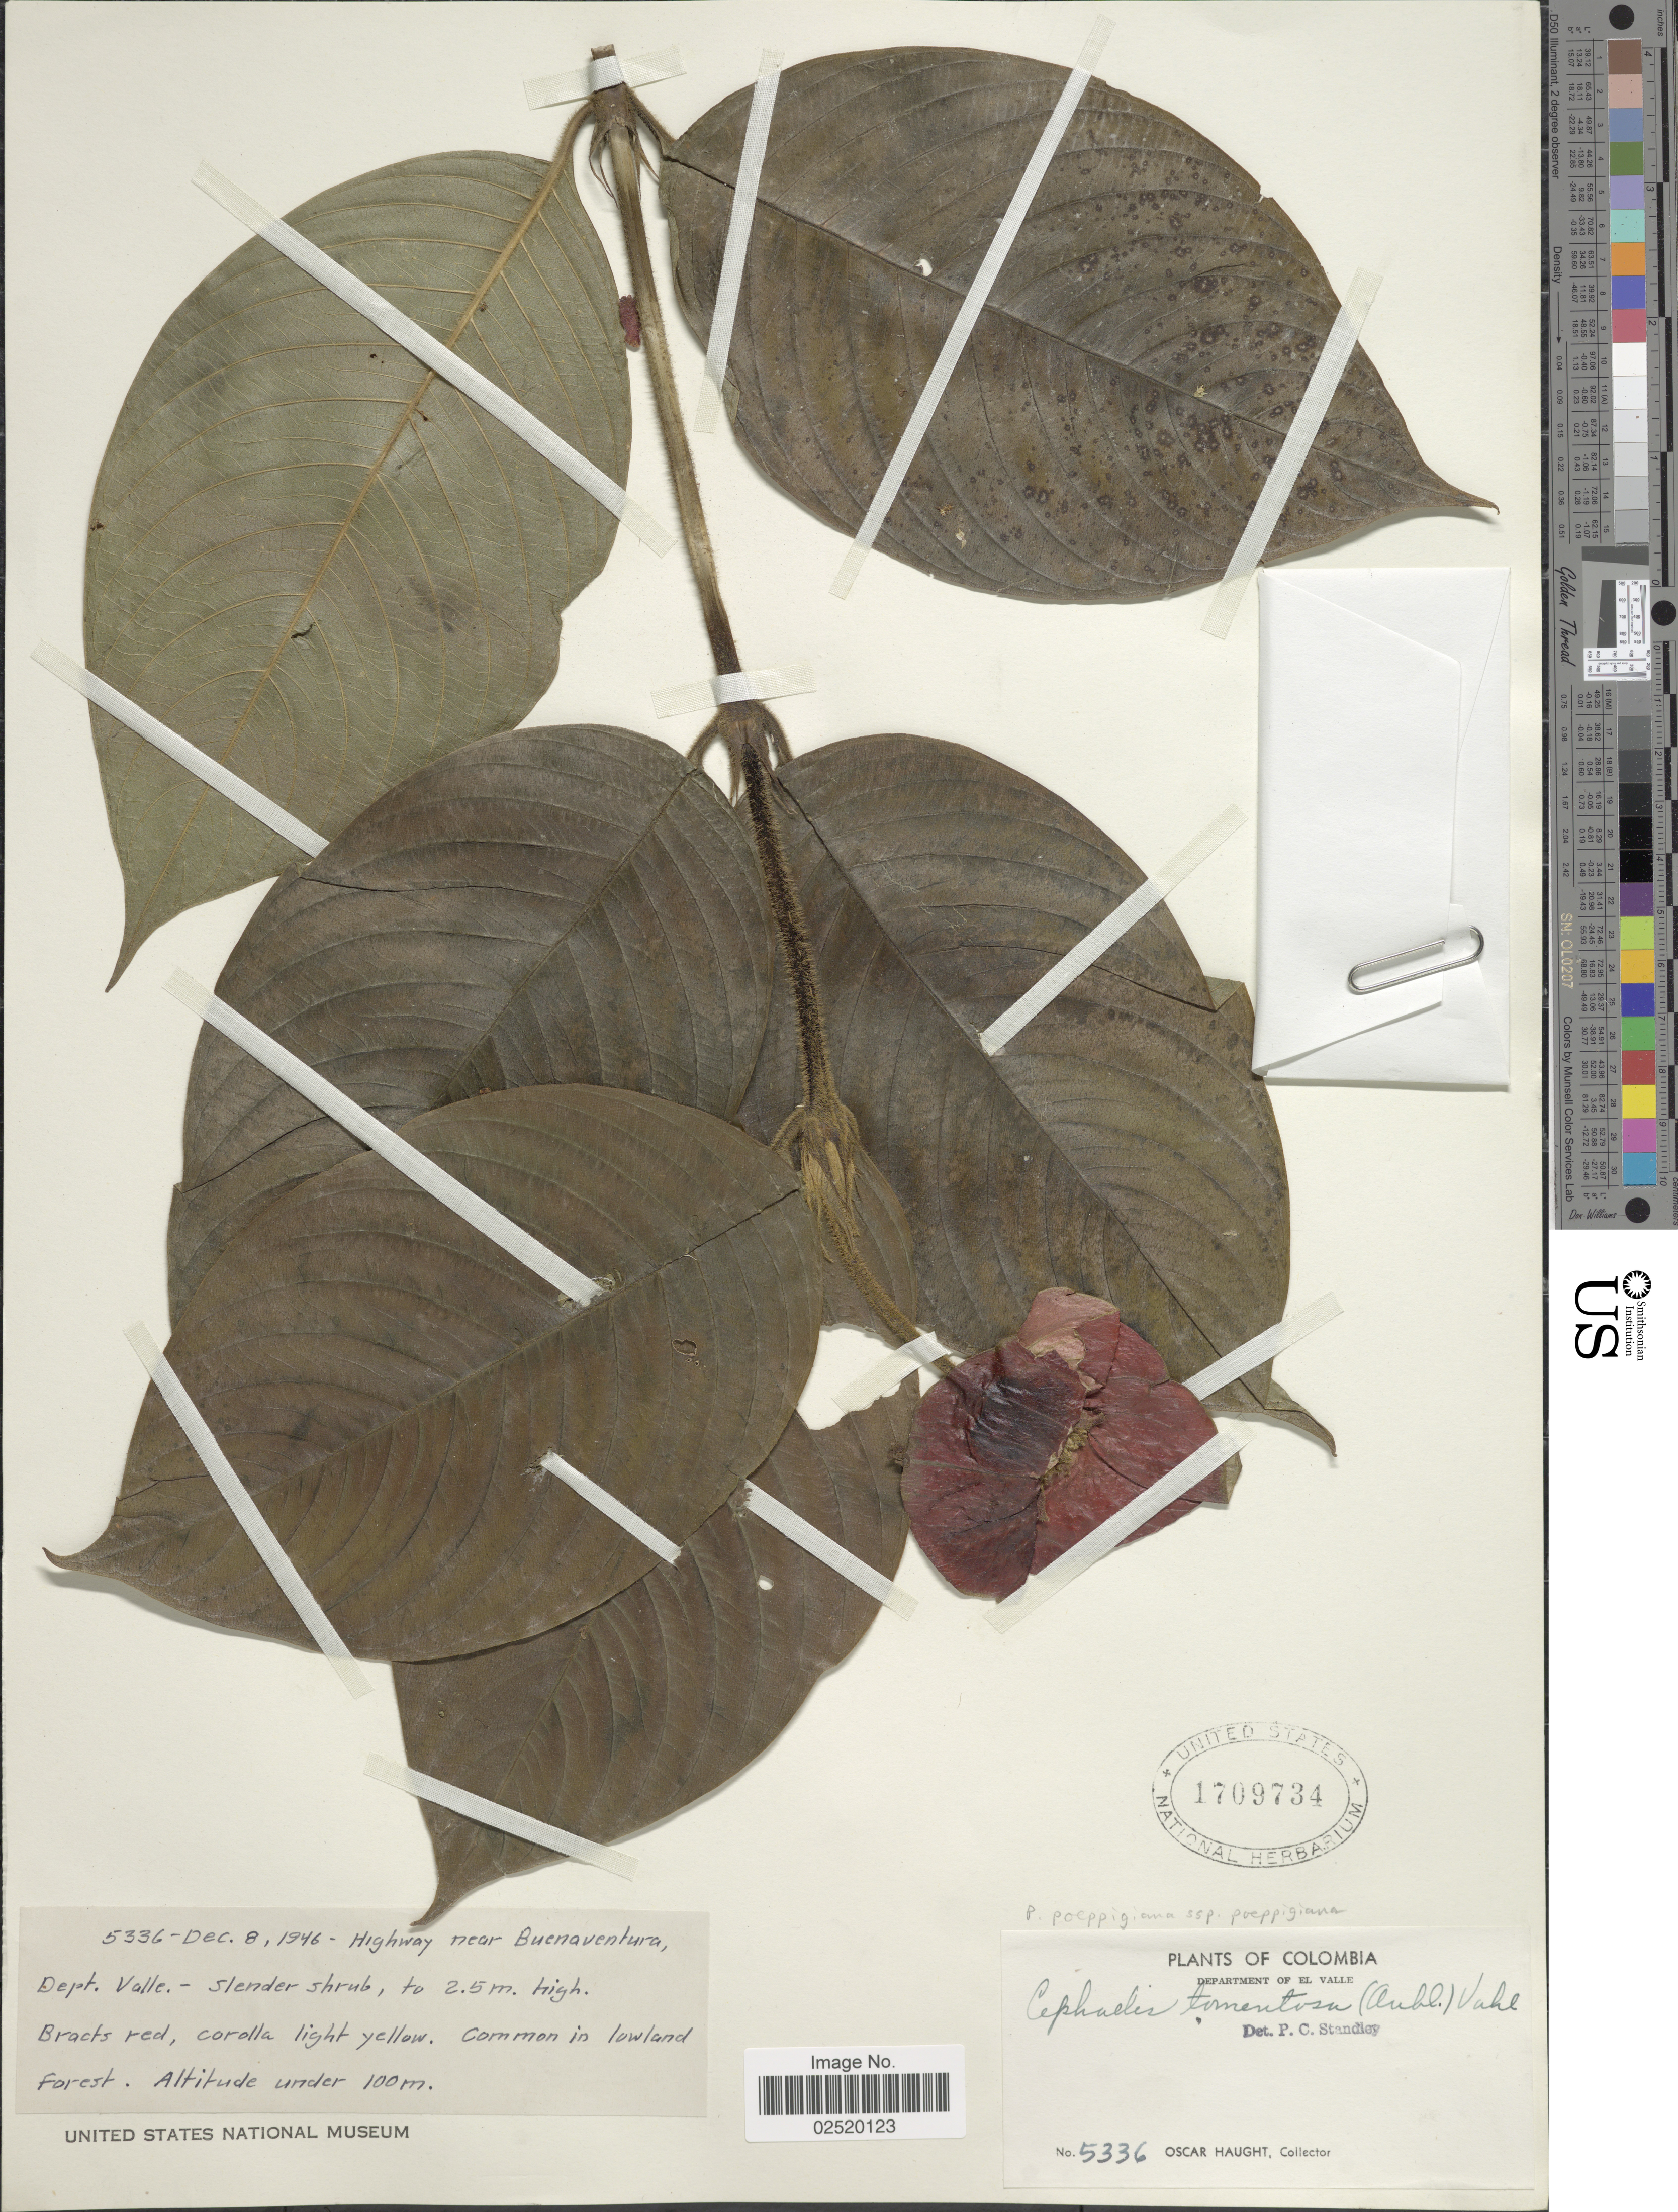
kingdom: Plantae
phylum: Tracheophyta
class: Magnoliopsida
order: Gentianales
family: Rubiaceae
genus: Psychotria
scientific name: Psychotria poeppigiana subsp. poeppigiana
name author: Müll. Arg.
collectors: O. L. Haught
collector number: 5336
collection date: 1946-12-08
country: Colombia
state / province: Valle del Cauca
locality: Department of El Valle, Highway near Buenaventura, Dept. Valle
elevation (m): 100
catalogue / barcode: US 1709734